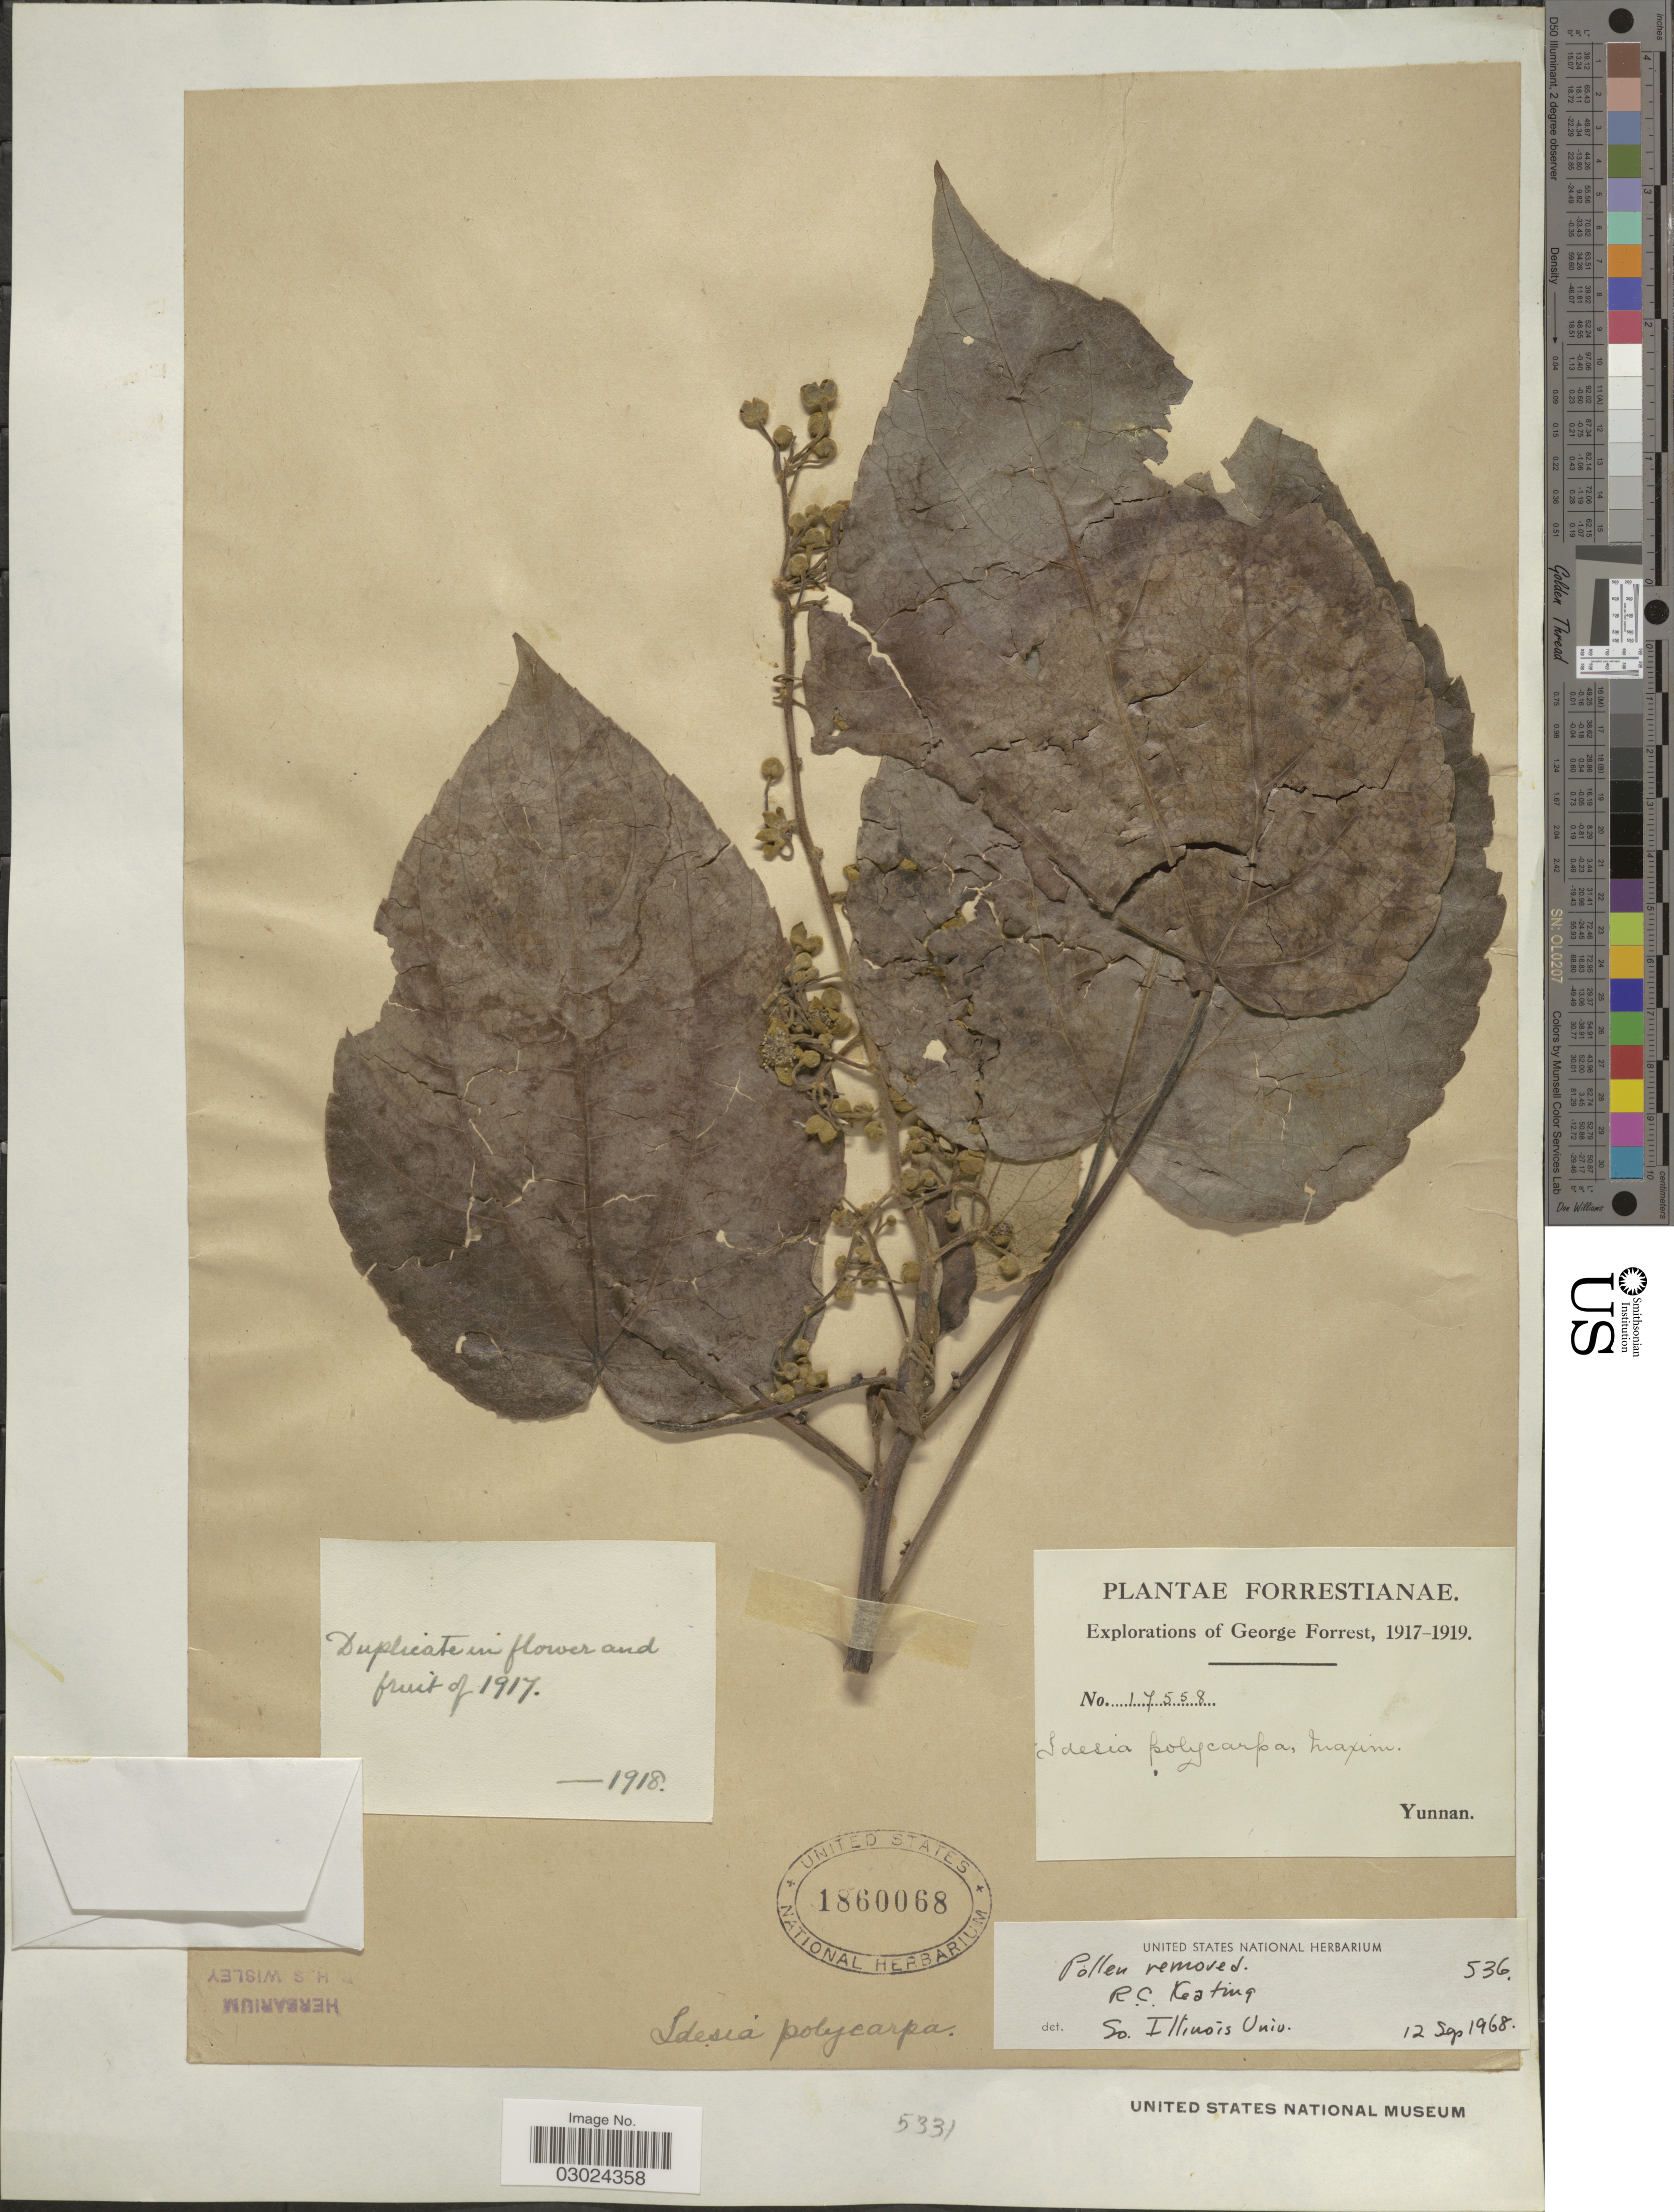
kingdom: Plantae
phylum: Tracheophyta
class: Magnoliopsida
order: Malpighiales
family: Salicaceae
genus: Idesia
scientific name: Idesia polycarpa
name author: Maxim.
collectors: G. Forrest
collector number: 17558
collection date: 1917/1919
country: China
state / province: Yunnan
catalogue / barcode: US 1860068